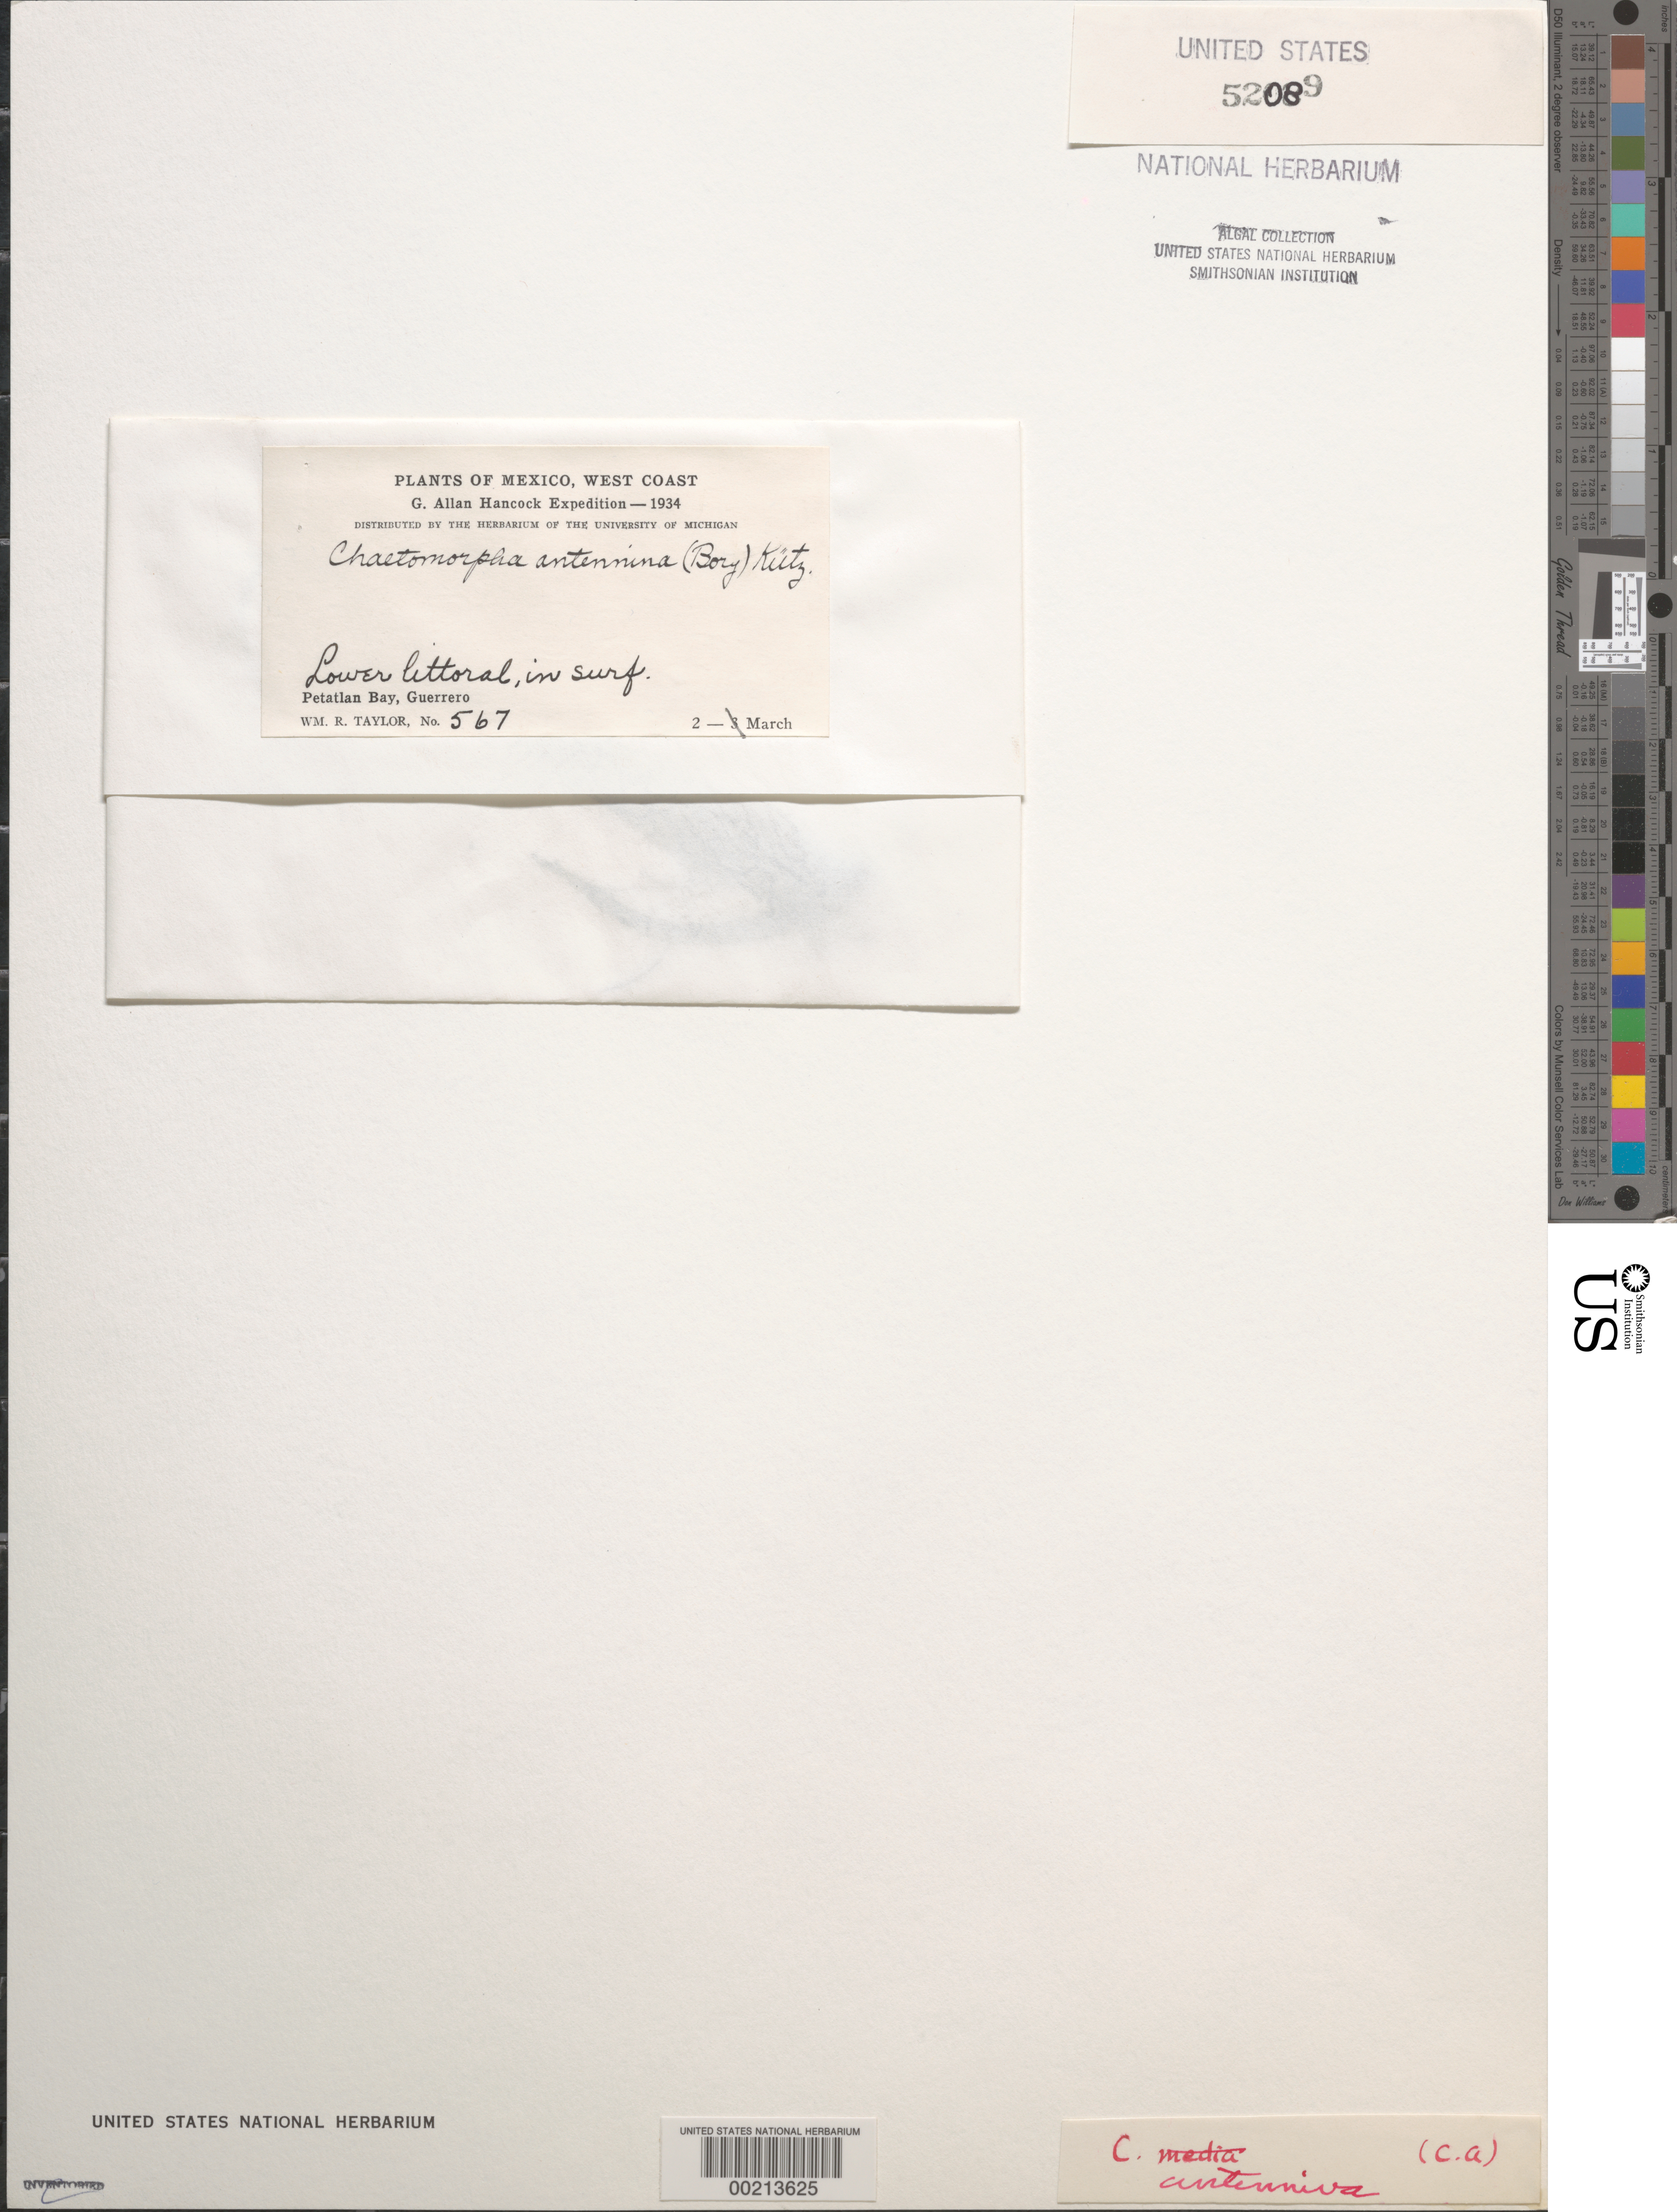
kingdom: Plantae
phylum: Chlorophyta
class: Ulvophyceae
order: Cladophorales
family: Cladophoraceae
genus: Chaetomorpha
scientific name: Chaetomorpha antennina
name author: (Bory) Kütz.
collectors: W. R. Taylor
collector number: WRT 34-567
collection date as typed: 02 Mar 1934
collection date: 1934-03-02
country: Mexico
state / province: Guerrero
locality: Petatlan Bay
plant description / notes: G. Allan Hancock Expedition, 1934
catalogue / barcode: US 52089